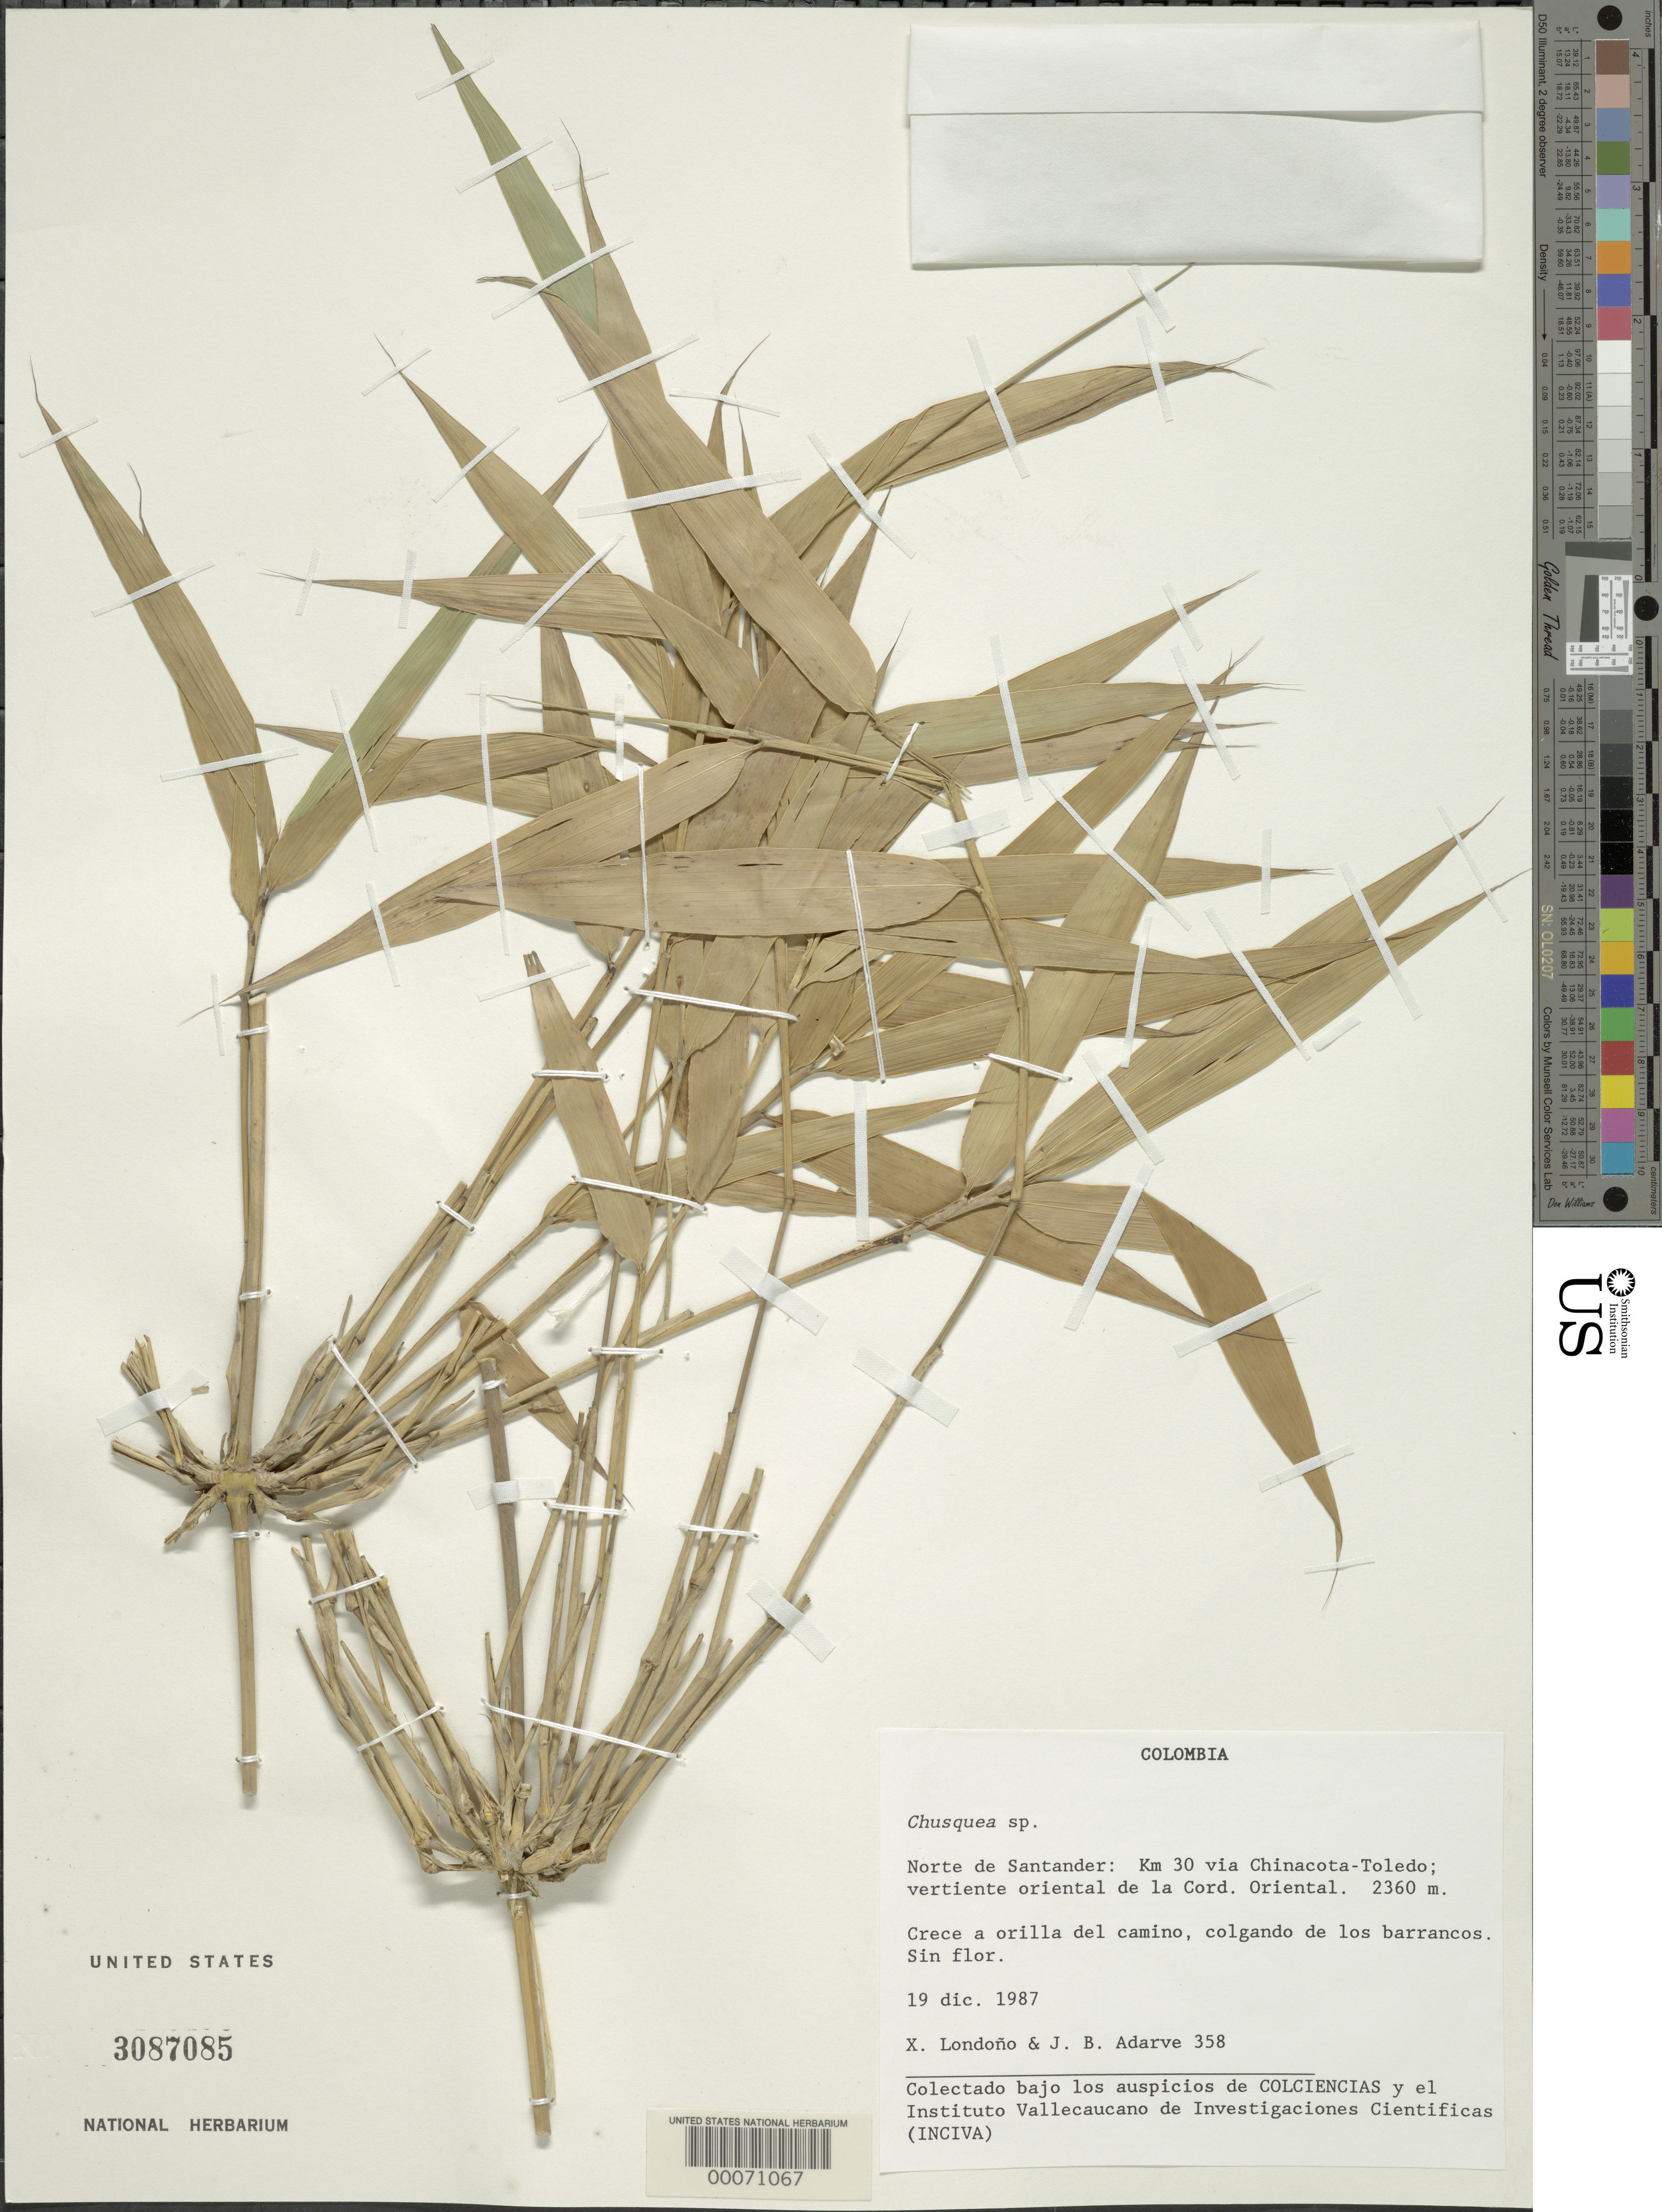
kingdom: Plantae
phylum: Tracheophyta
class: Liliopsida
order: Poales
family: Poaceae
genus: Chusquea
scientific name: Chusquea sp.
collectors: X. Londoño & J. B. Adarve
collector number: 358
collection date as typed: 19 Dec 1987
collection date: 1987-12-19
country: Colombia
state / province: Norte de Santander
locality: Km 30 via China Cota-Toledo, E slope of La Cord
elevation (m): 2360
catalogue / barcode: US 3087085